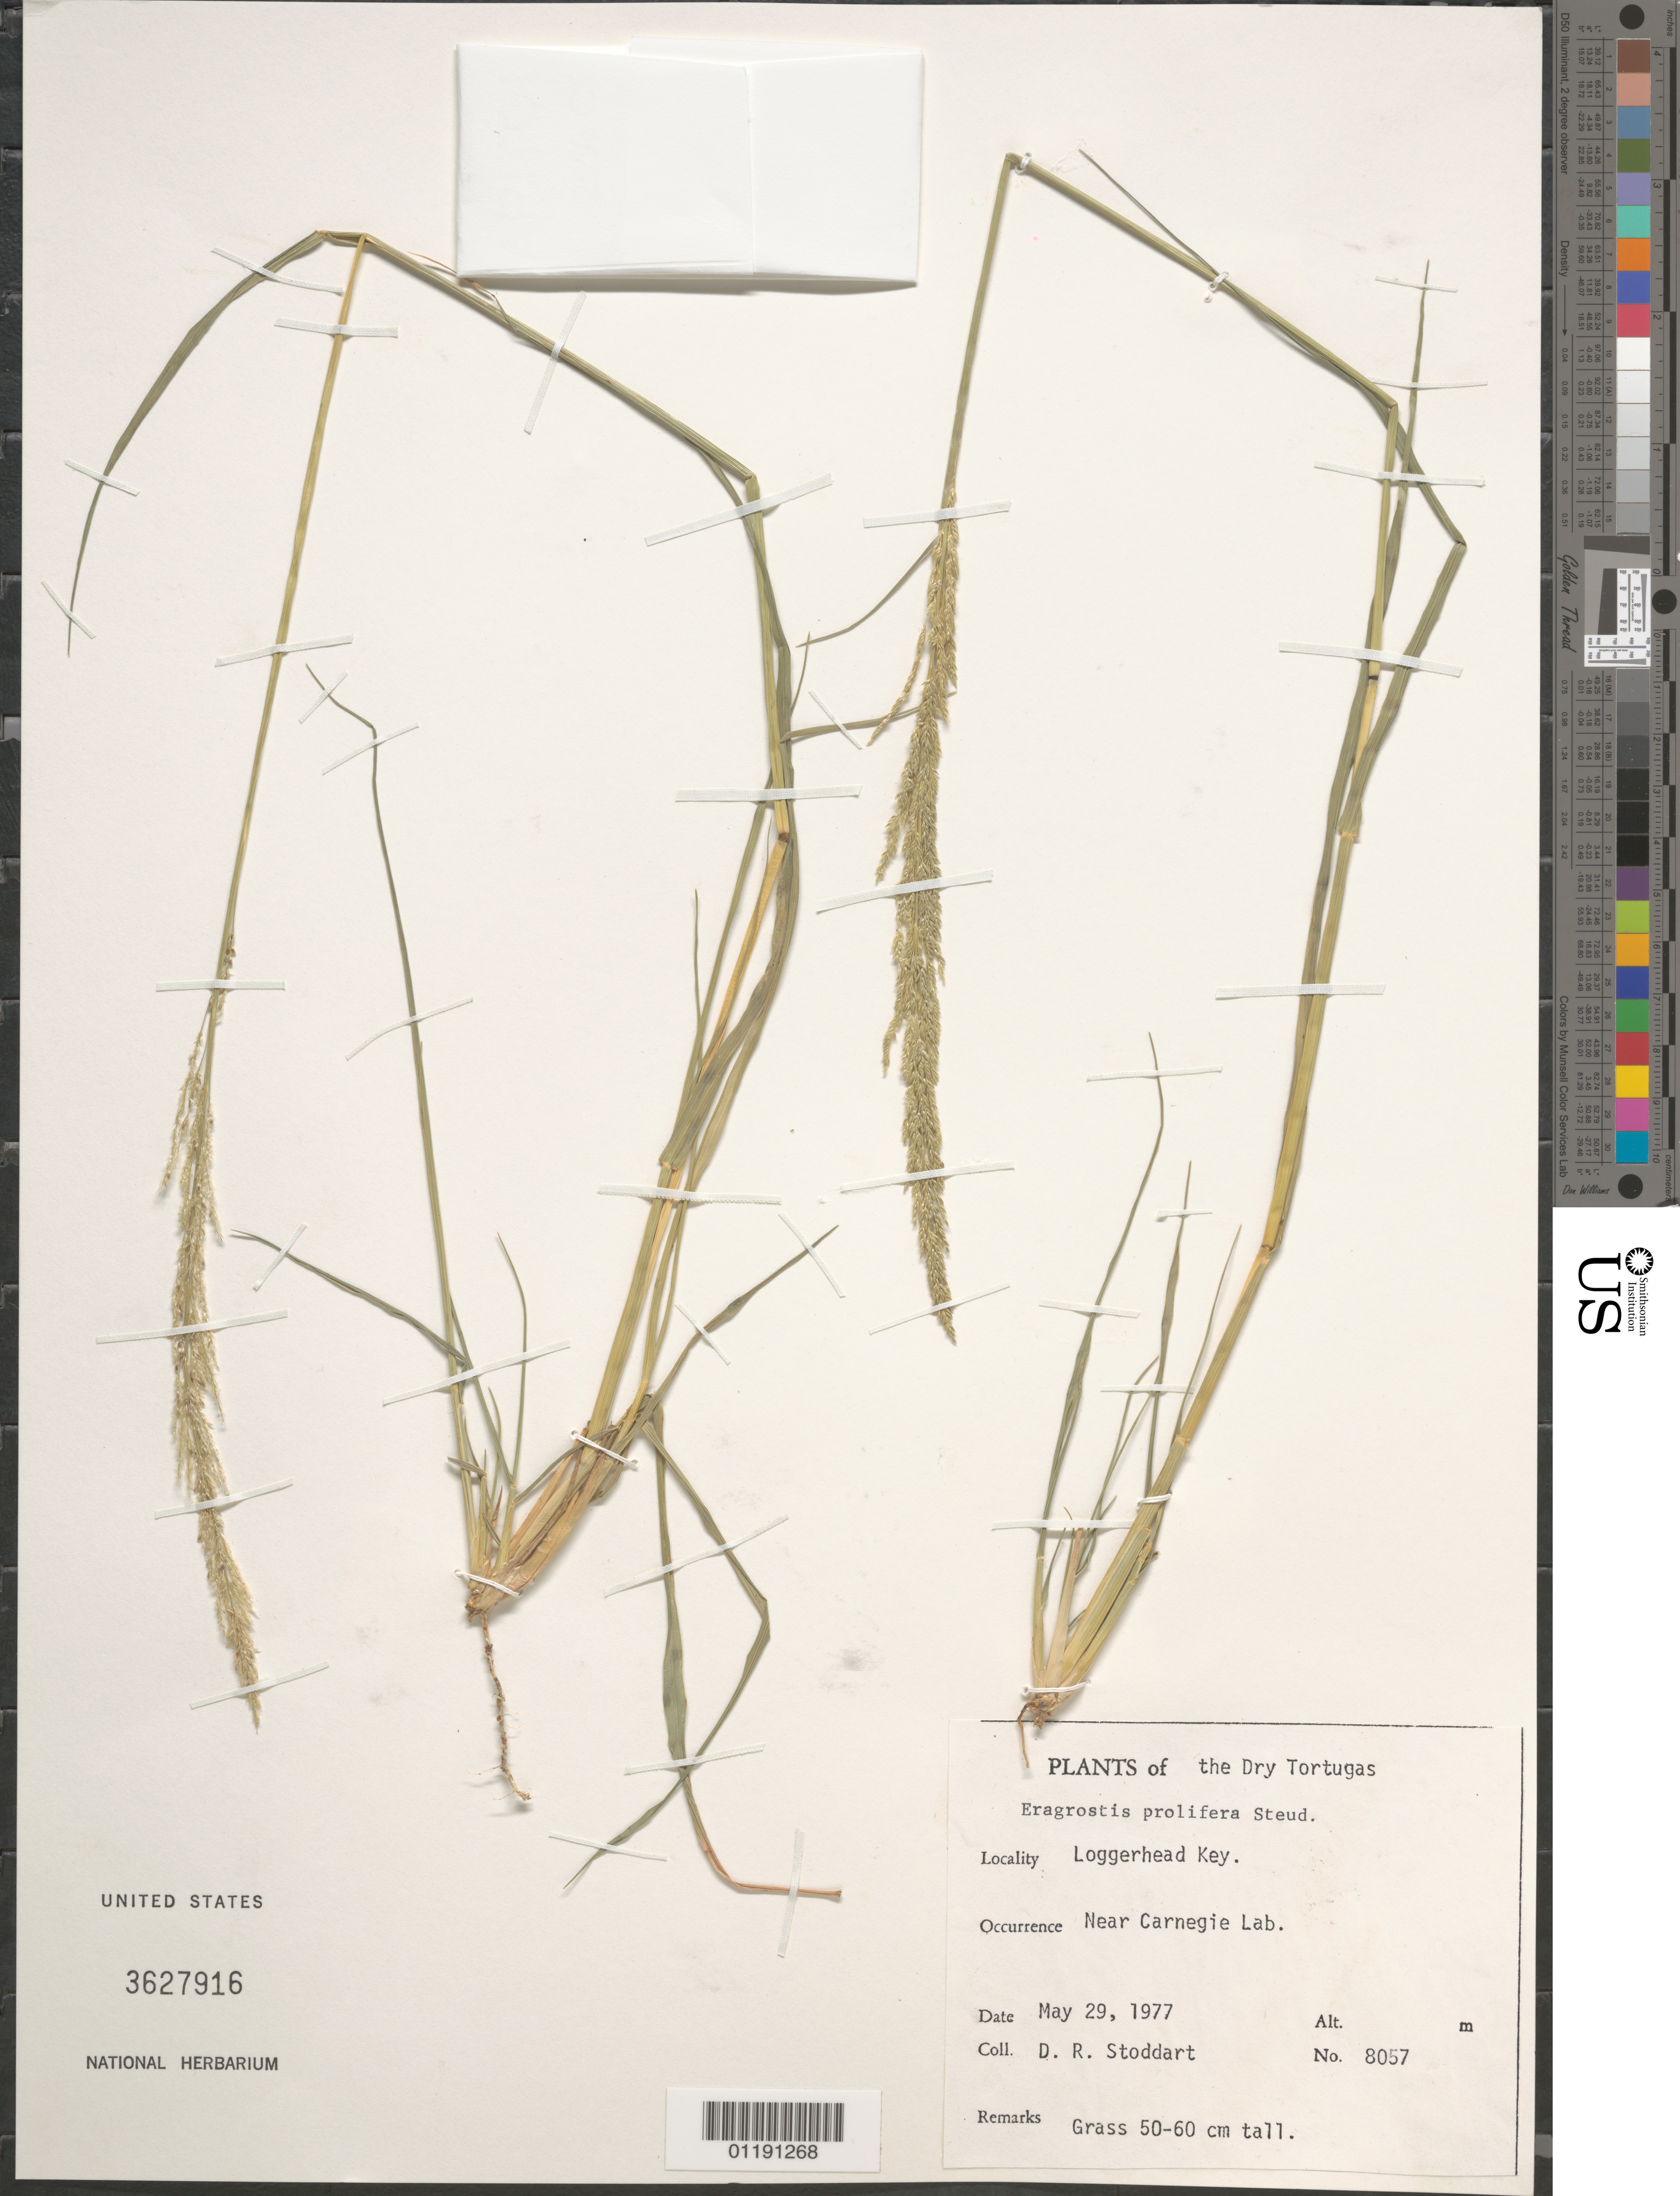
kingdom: Plantae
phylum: Tracheophyta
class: Liliopsida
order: Poales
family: Poaceae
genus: Eragrostis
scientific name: Eragrostis prolifera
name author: (Sw.) Steud.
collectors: D. R. Stoddart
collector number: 8057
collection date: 1977-05-29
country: United States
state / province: Florida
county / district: Monroe County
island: Loggerhead Key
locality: Near Carnegie Lab.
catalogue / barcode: US 3627916